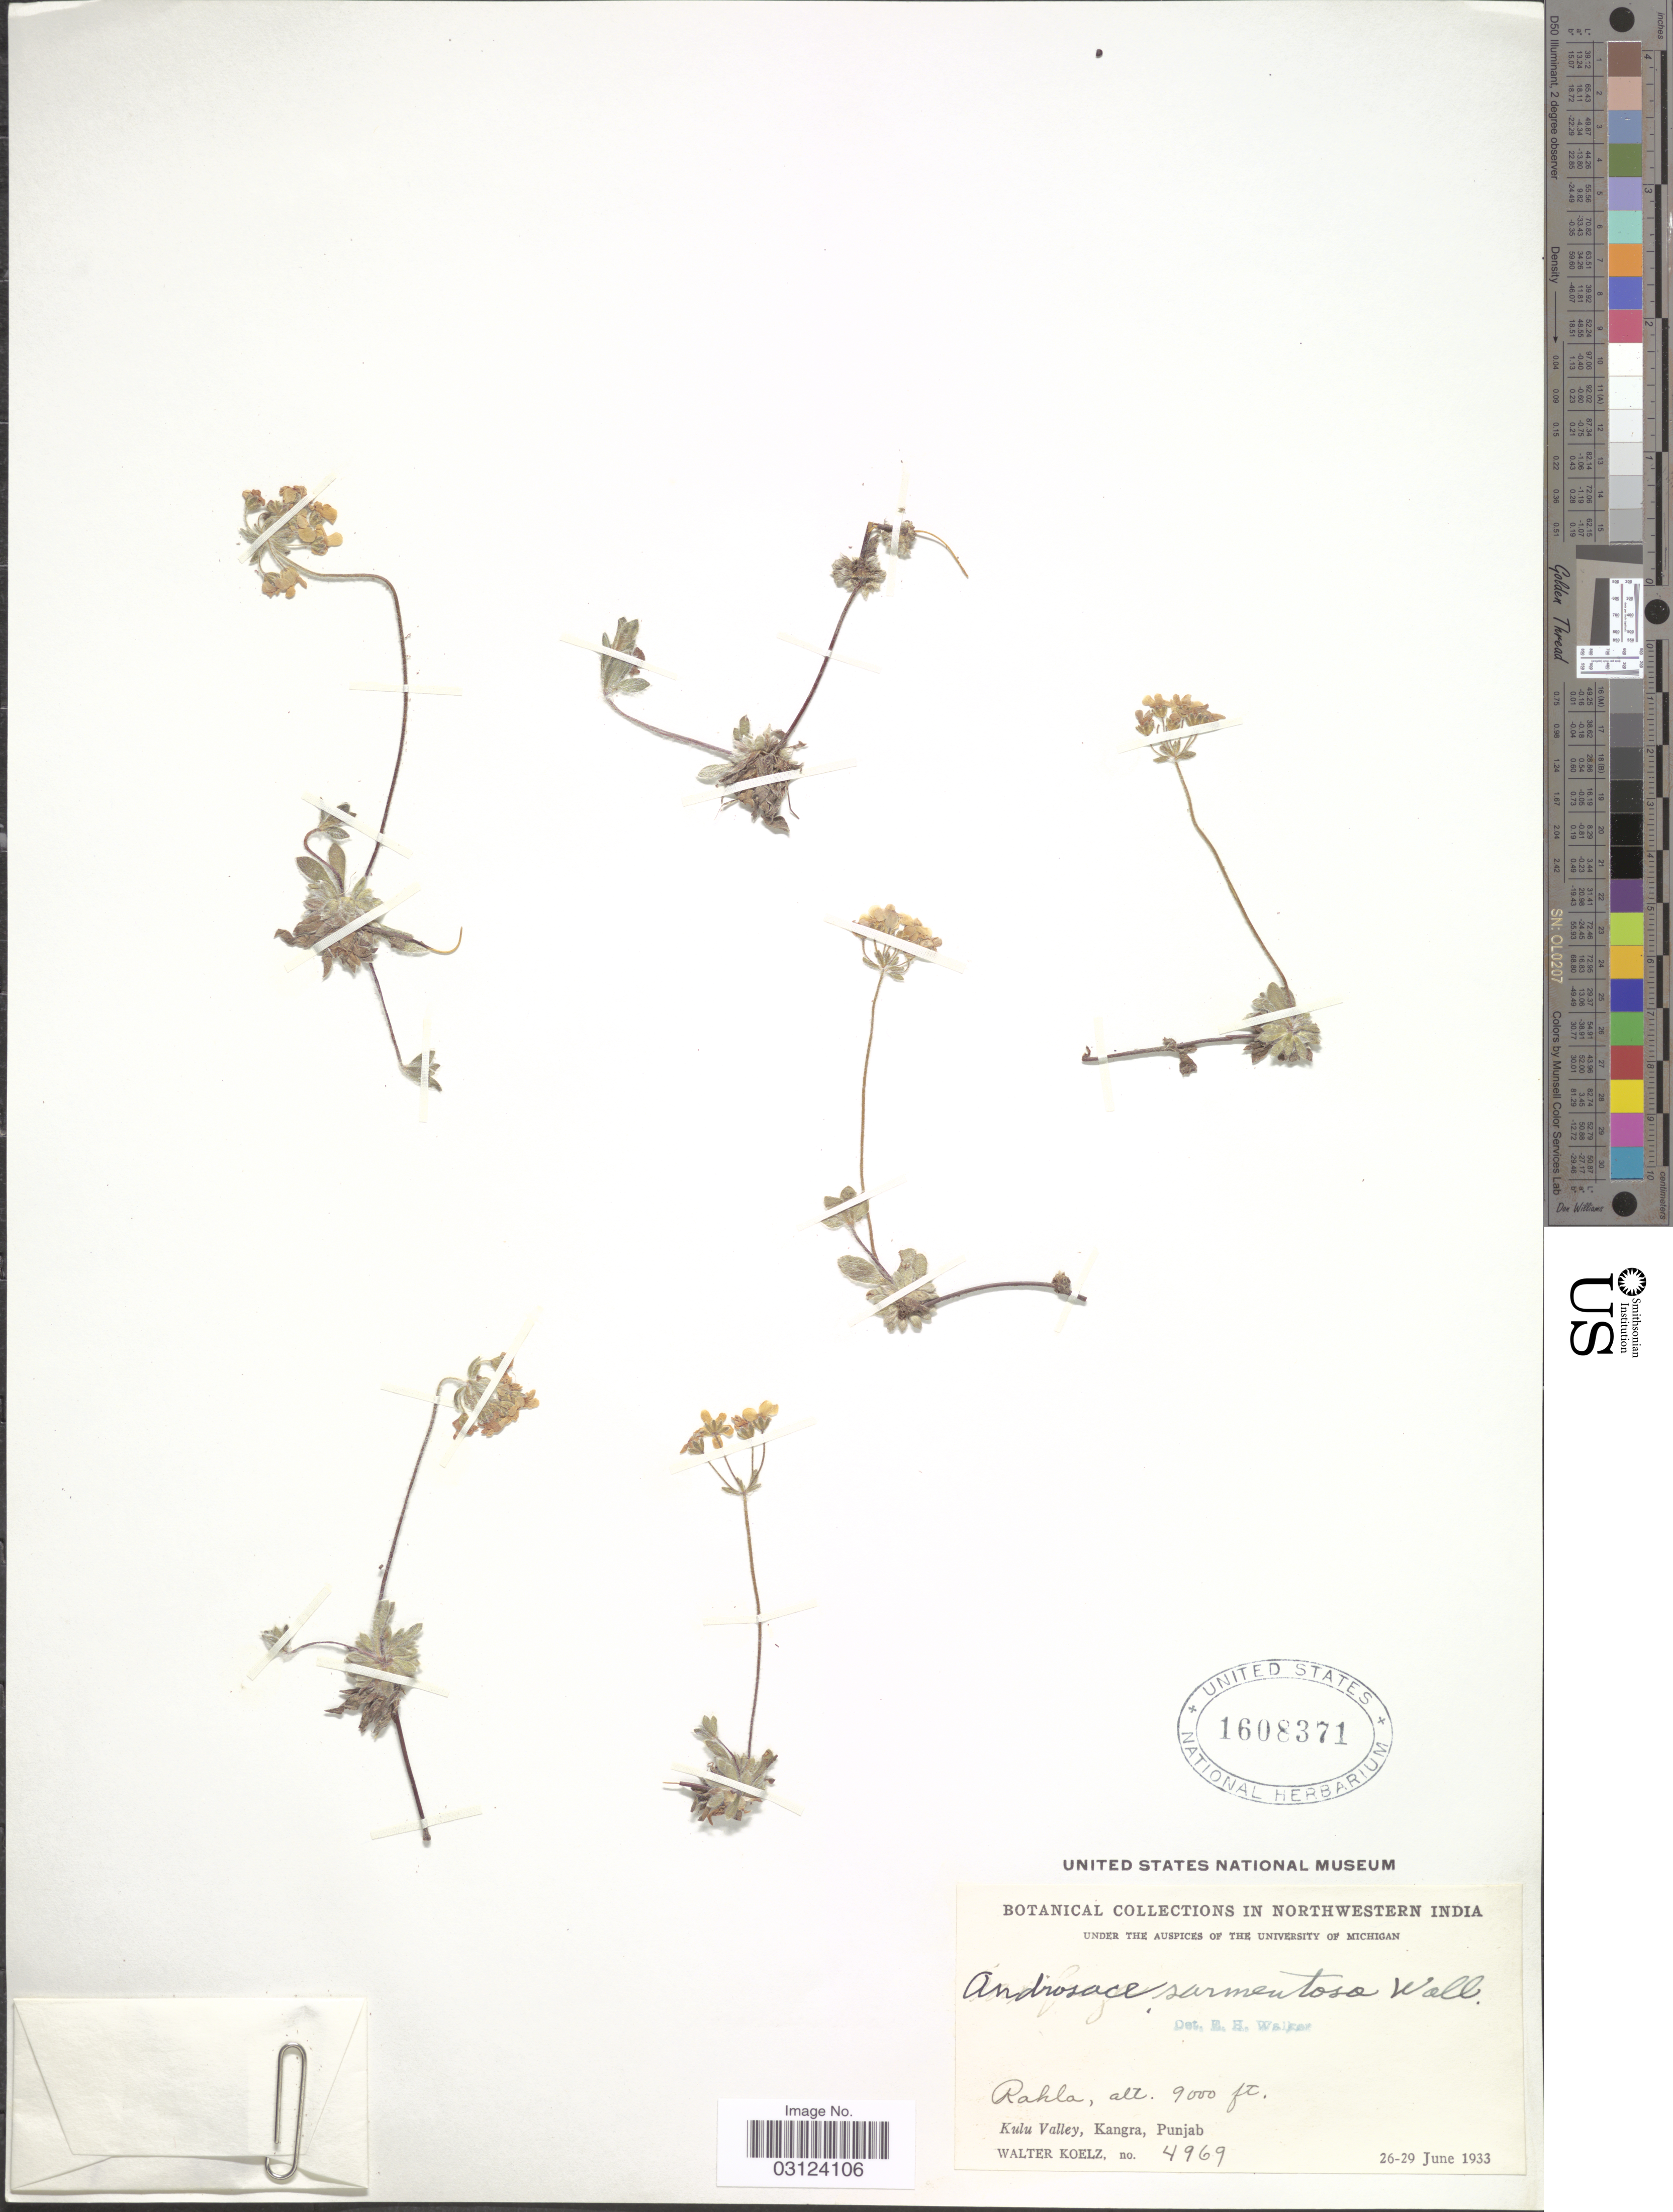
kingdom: Plantae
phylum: Tracheophyta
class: Magnoliopsida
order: Ericales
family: Primulaceae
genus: Androsace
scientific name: Androsace sarmentosa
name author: Wall.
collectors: W. N. Koelz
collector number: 4969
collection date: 1933-06-26/1933-06-29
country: India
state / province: Punjab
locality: Northwestern India, Rahla, Kulu Valley, Kangra, Punjab.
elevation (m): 2743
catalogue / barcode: US 1608371